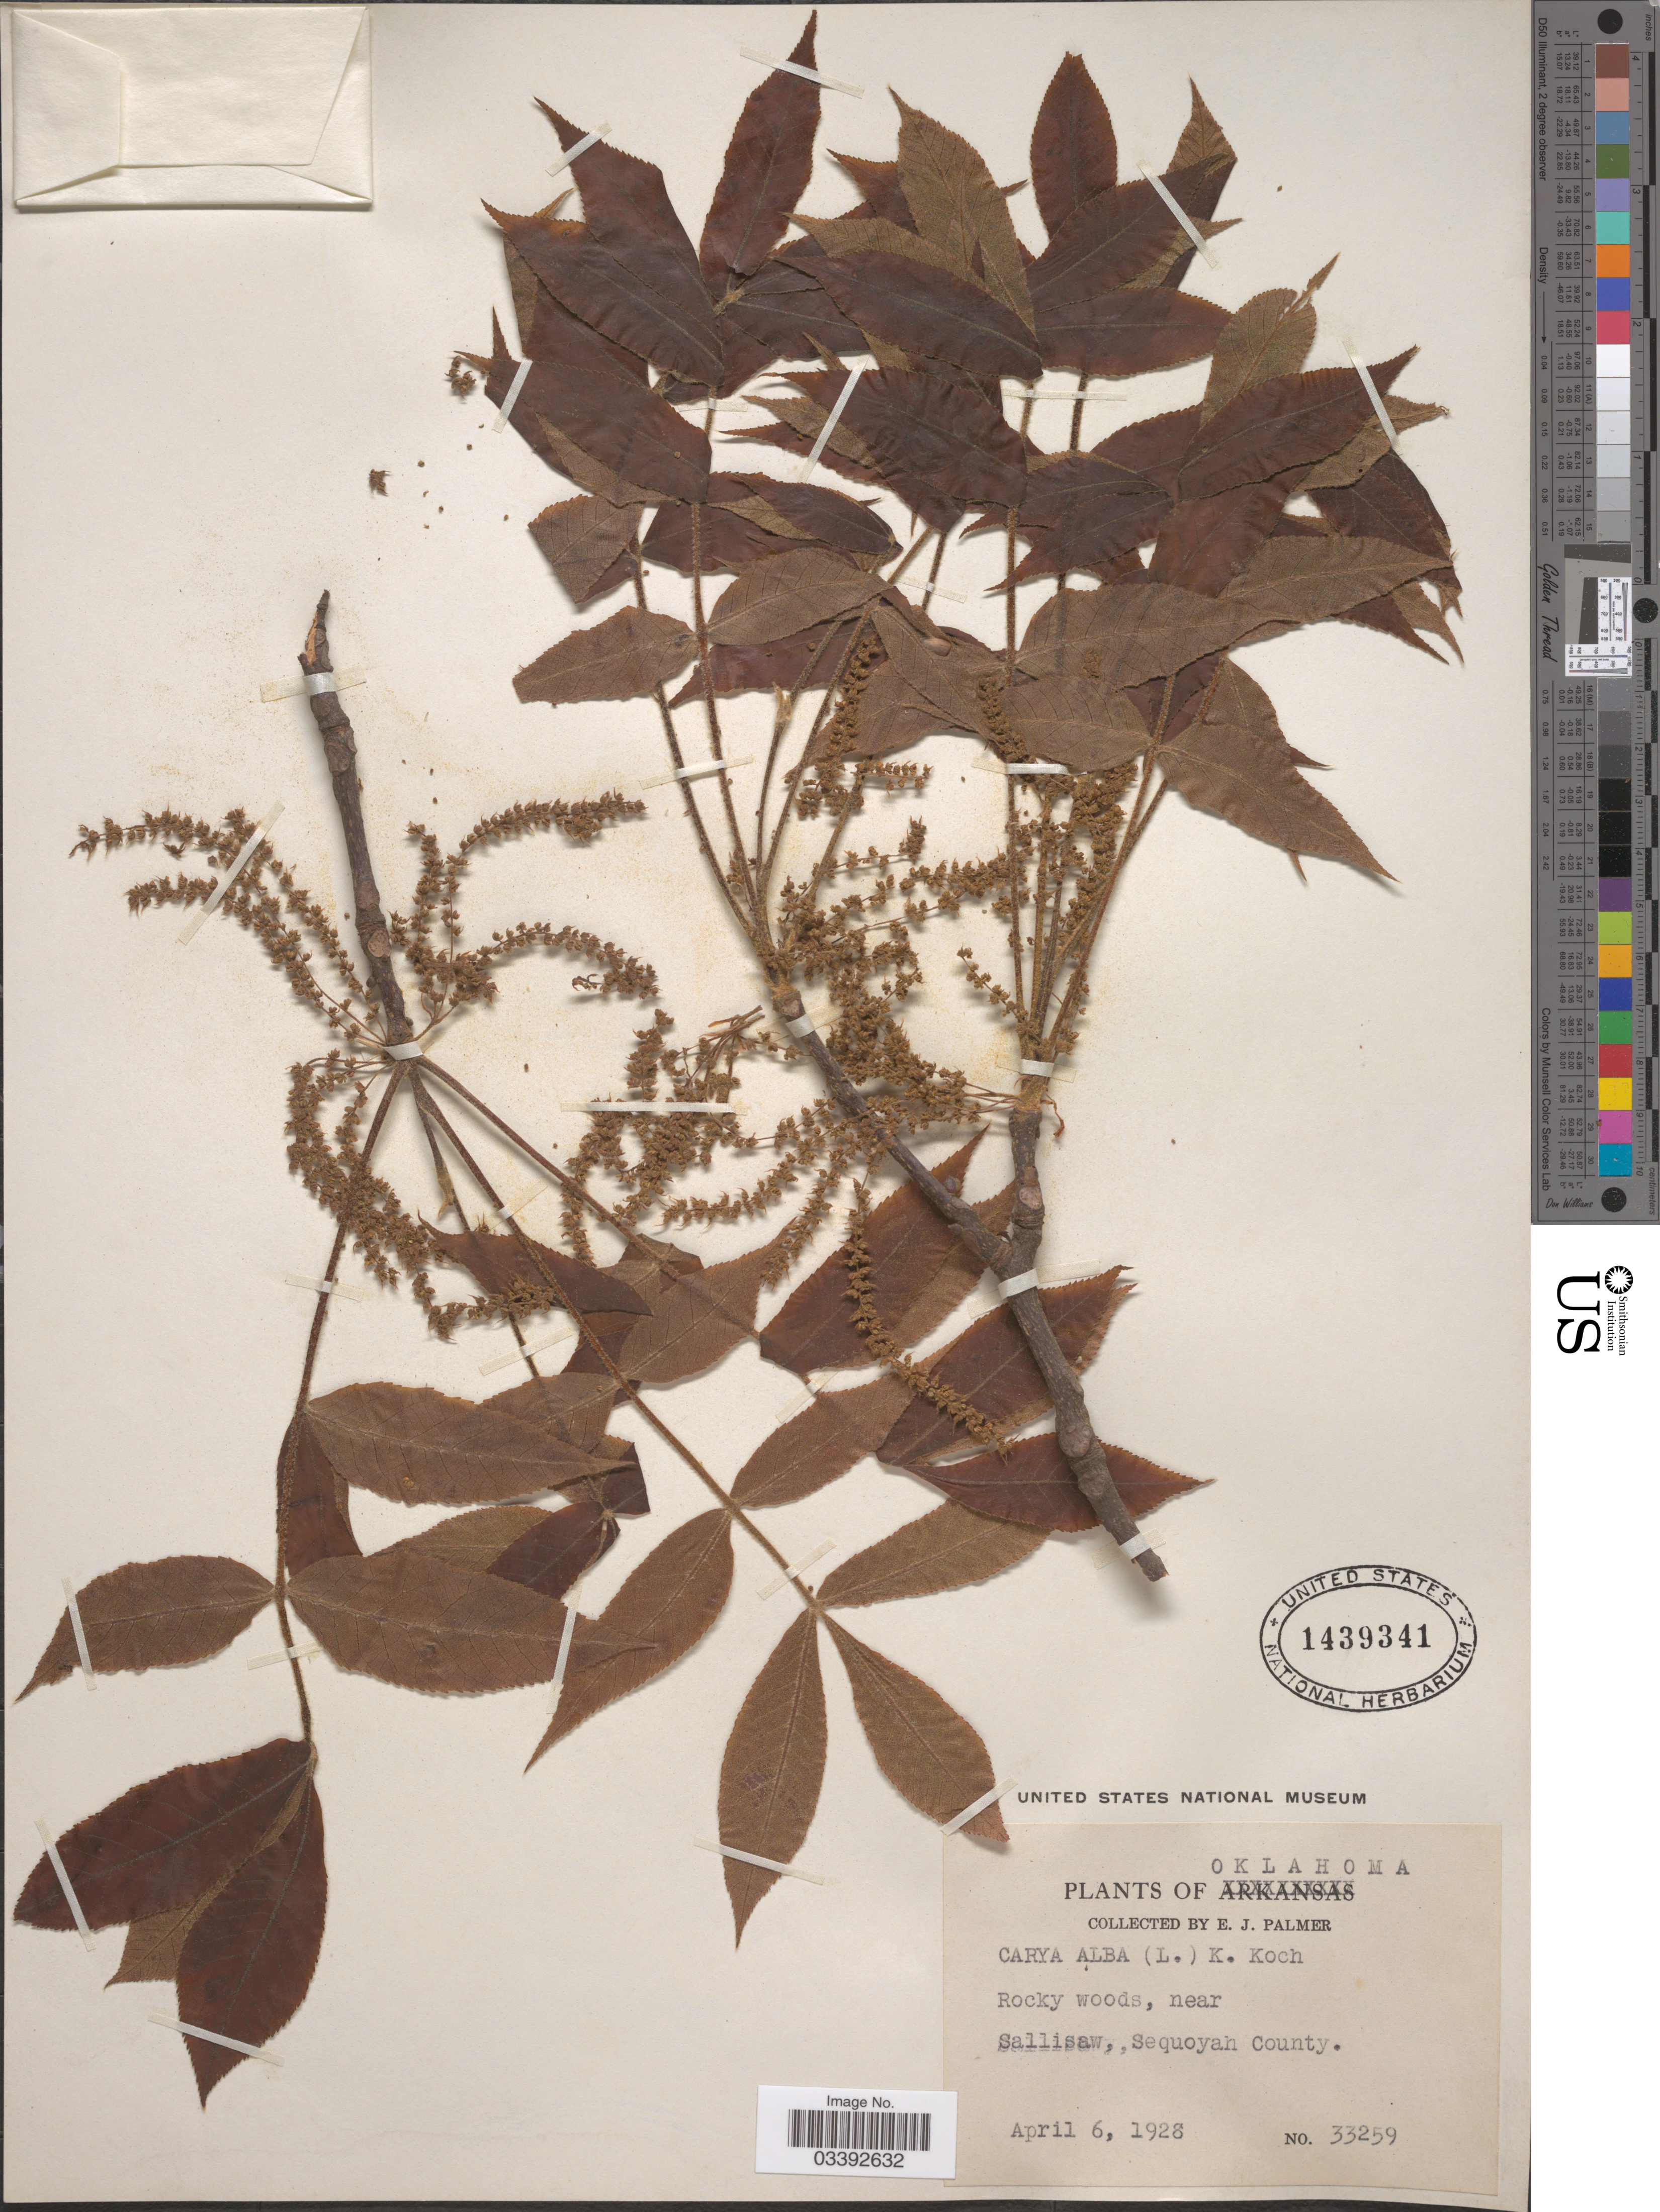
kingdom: Plantae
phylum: Tracheophyta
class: Magnoliopsida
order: Fagales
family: Juglandaceae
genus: Carya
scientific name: Carya tomentosa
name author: (Lam.) Nutt.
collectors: E. J. Palmer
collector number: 33259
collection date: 1928-04-06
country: United States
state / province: Oklahoma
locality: Near Sallisaw, Sequoyah County.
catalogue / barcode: US 1439341